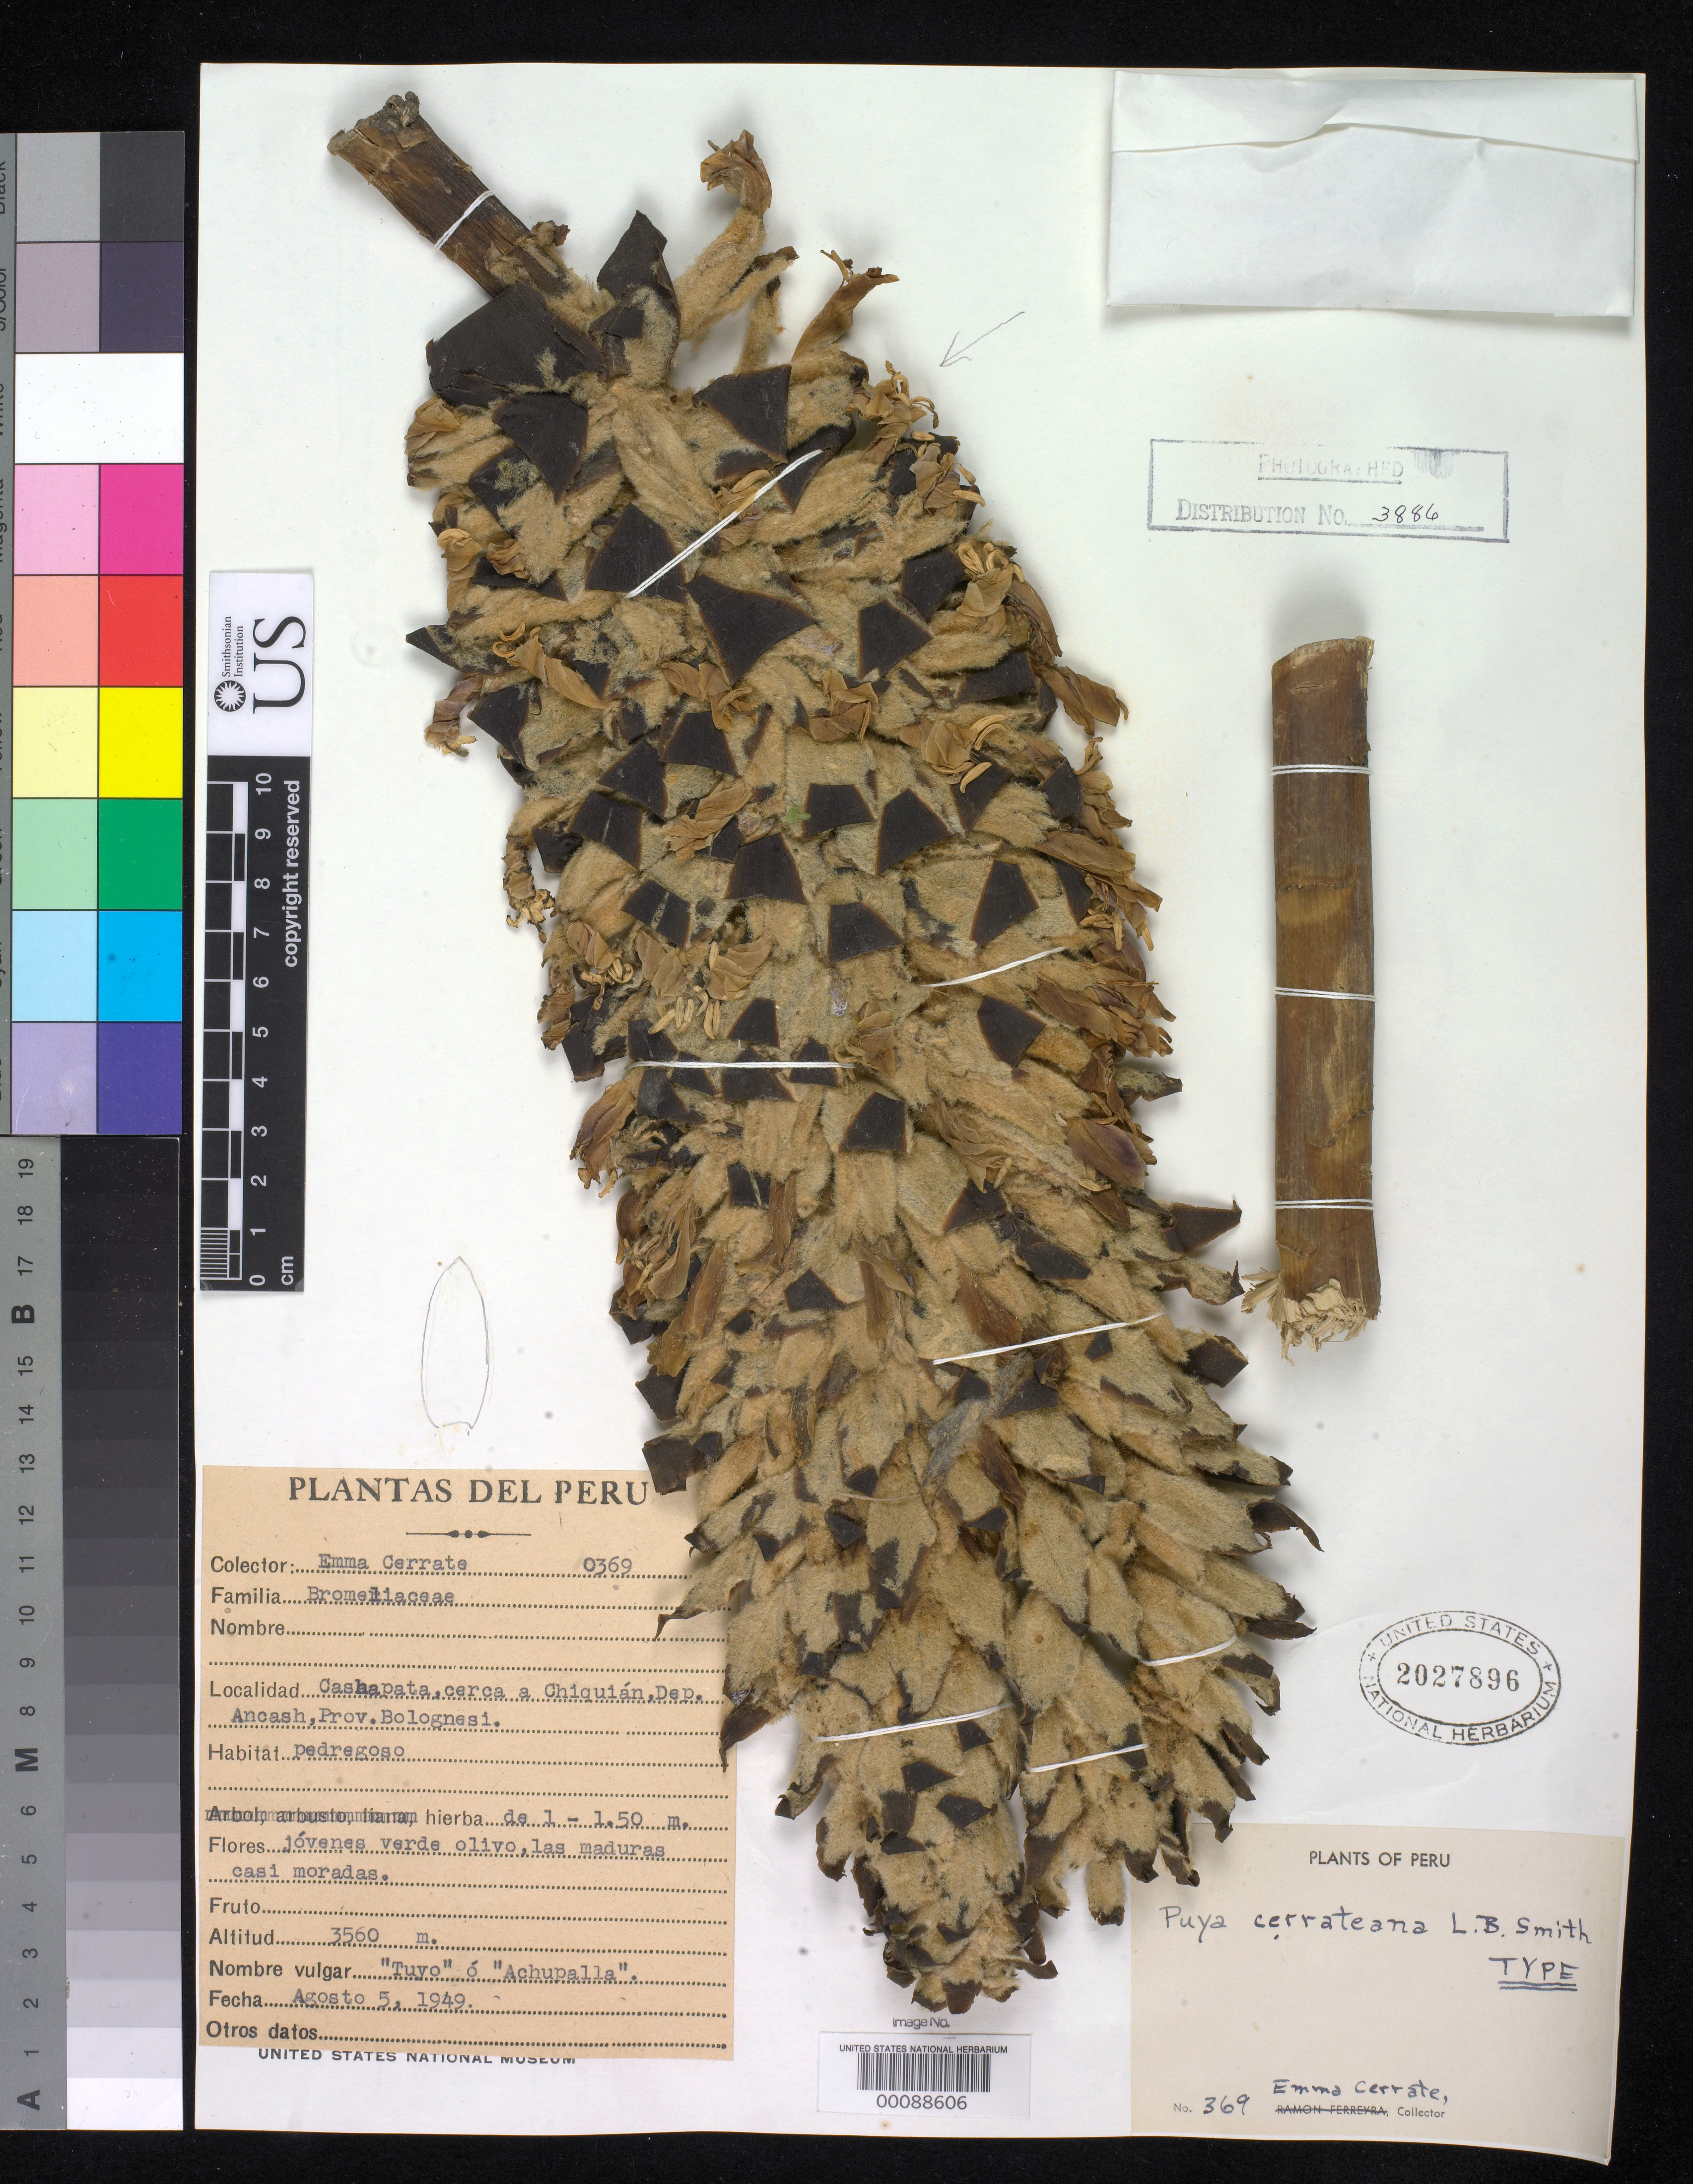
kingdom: Plantae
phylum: Tracheophyta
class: Liliopsida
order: Poales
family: Bromeliaceae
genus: Puya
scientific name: Puya cerrateana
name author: L.B. Sm.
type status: Holotype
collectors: E. Cerrate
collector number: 369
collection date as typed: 05 Aug 1949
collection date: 1949-08-05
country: Peru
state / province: Ancash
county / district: Bolognesi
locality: Cashopata, near Chiquián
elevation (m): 3560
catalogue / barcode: US 2027896